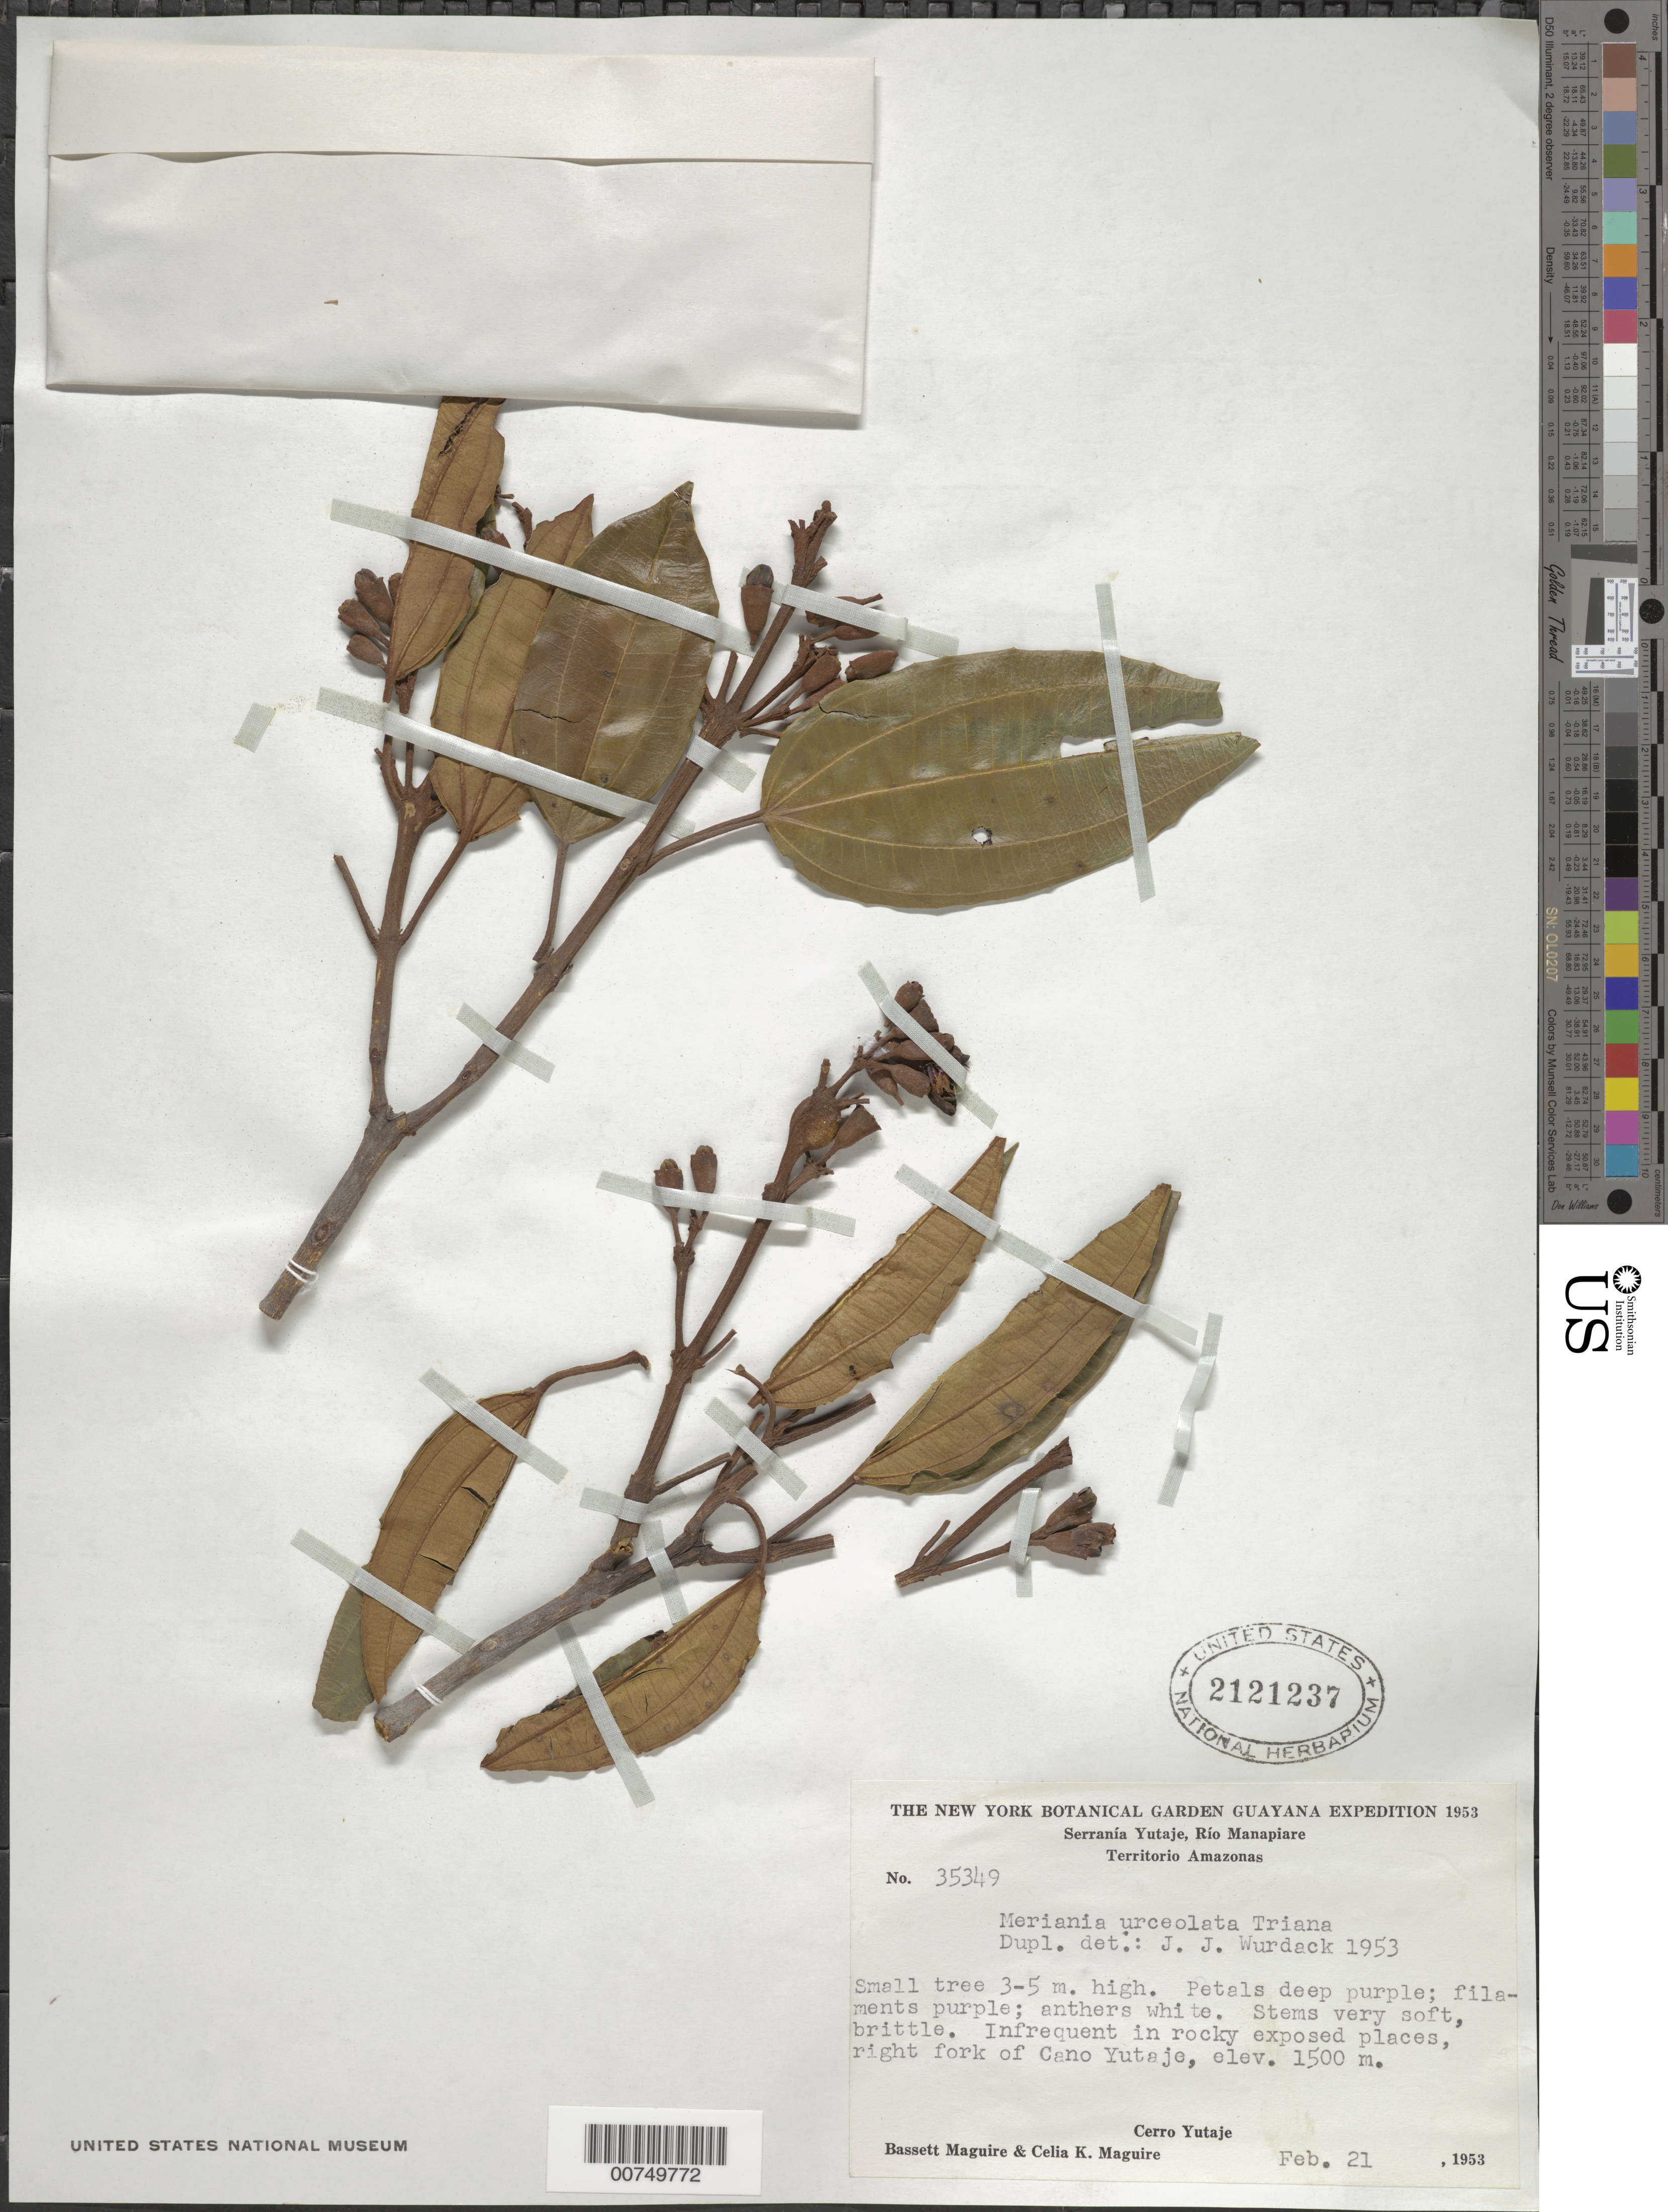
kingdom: Plantae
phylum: Tracheophyta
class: Magnoliopsida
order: Myrtales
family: Melastomataceae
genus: Meriania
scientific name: Meriania urceolata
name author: Triana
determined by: Wurdack, John J., (US), US (UNITED STATES)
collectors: B. Maguire & C. K. Maguire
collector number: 35349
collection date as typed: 21-Feb-53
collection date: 1953-02-21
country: Venezuela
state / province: Amazonas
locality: Serranía Yutajé, Río Manapiare, Cerro Yutajé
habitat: Rocky exposed places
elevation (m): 1500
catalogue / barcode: US 2121237